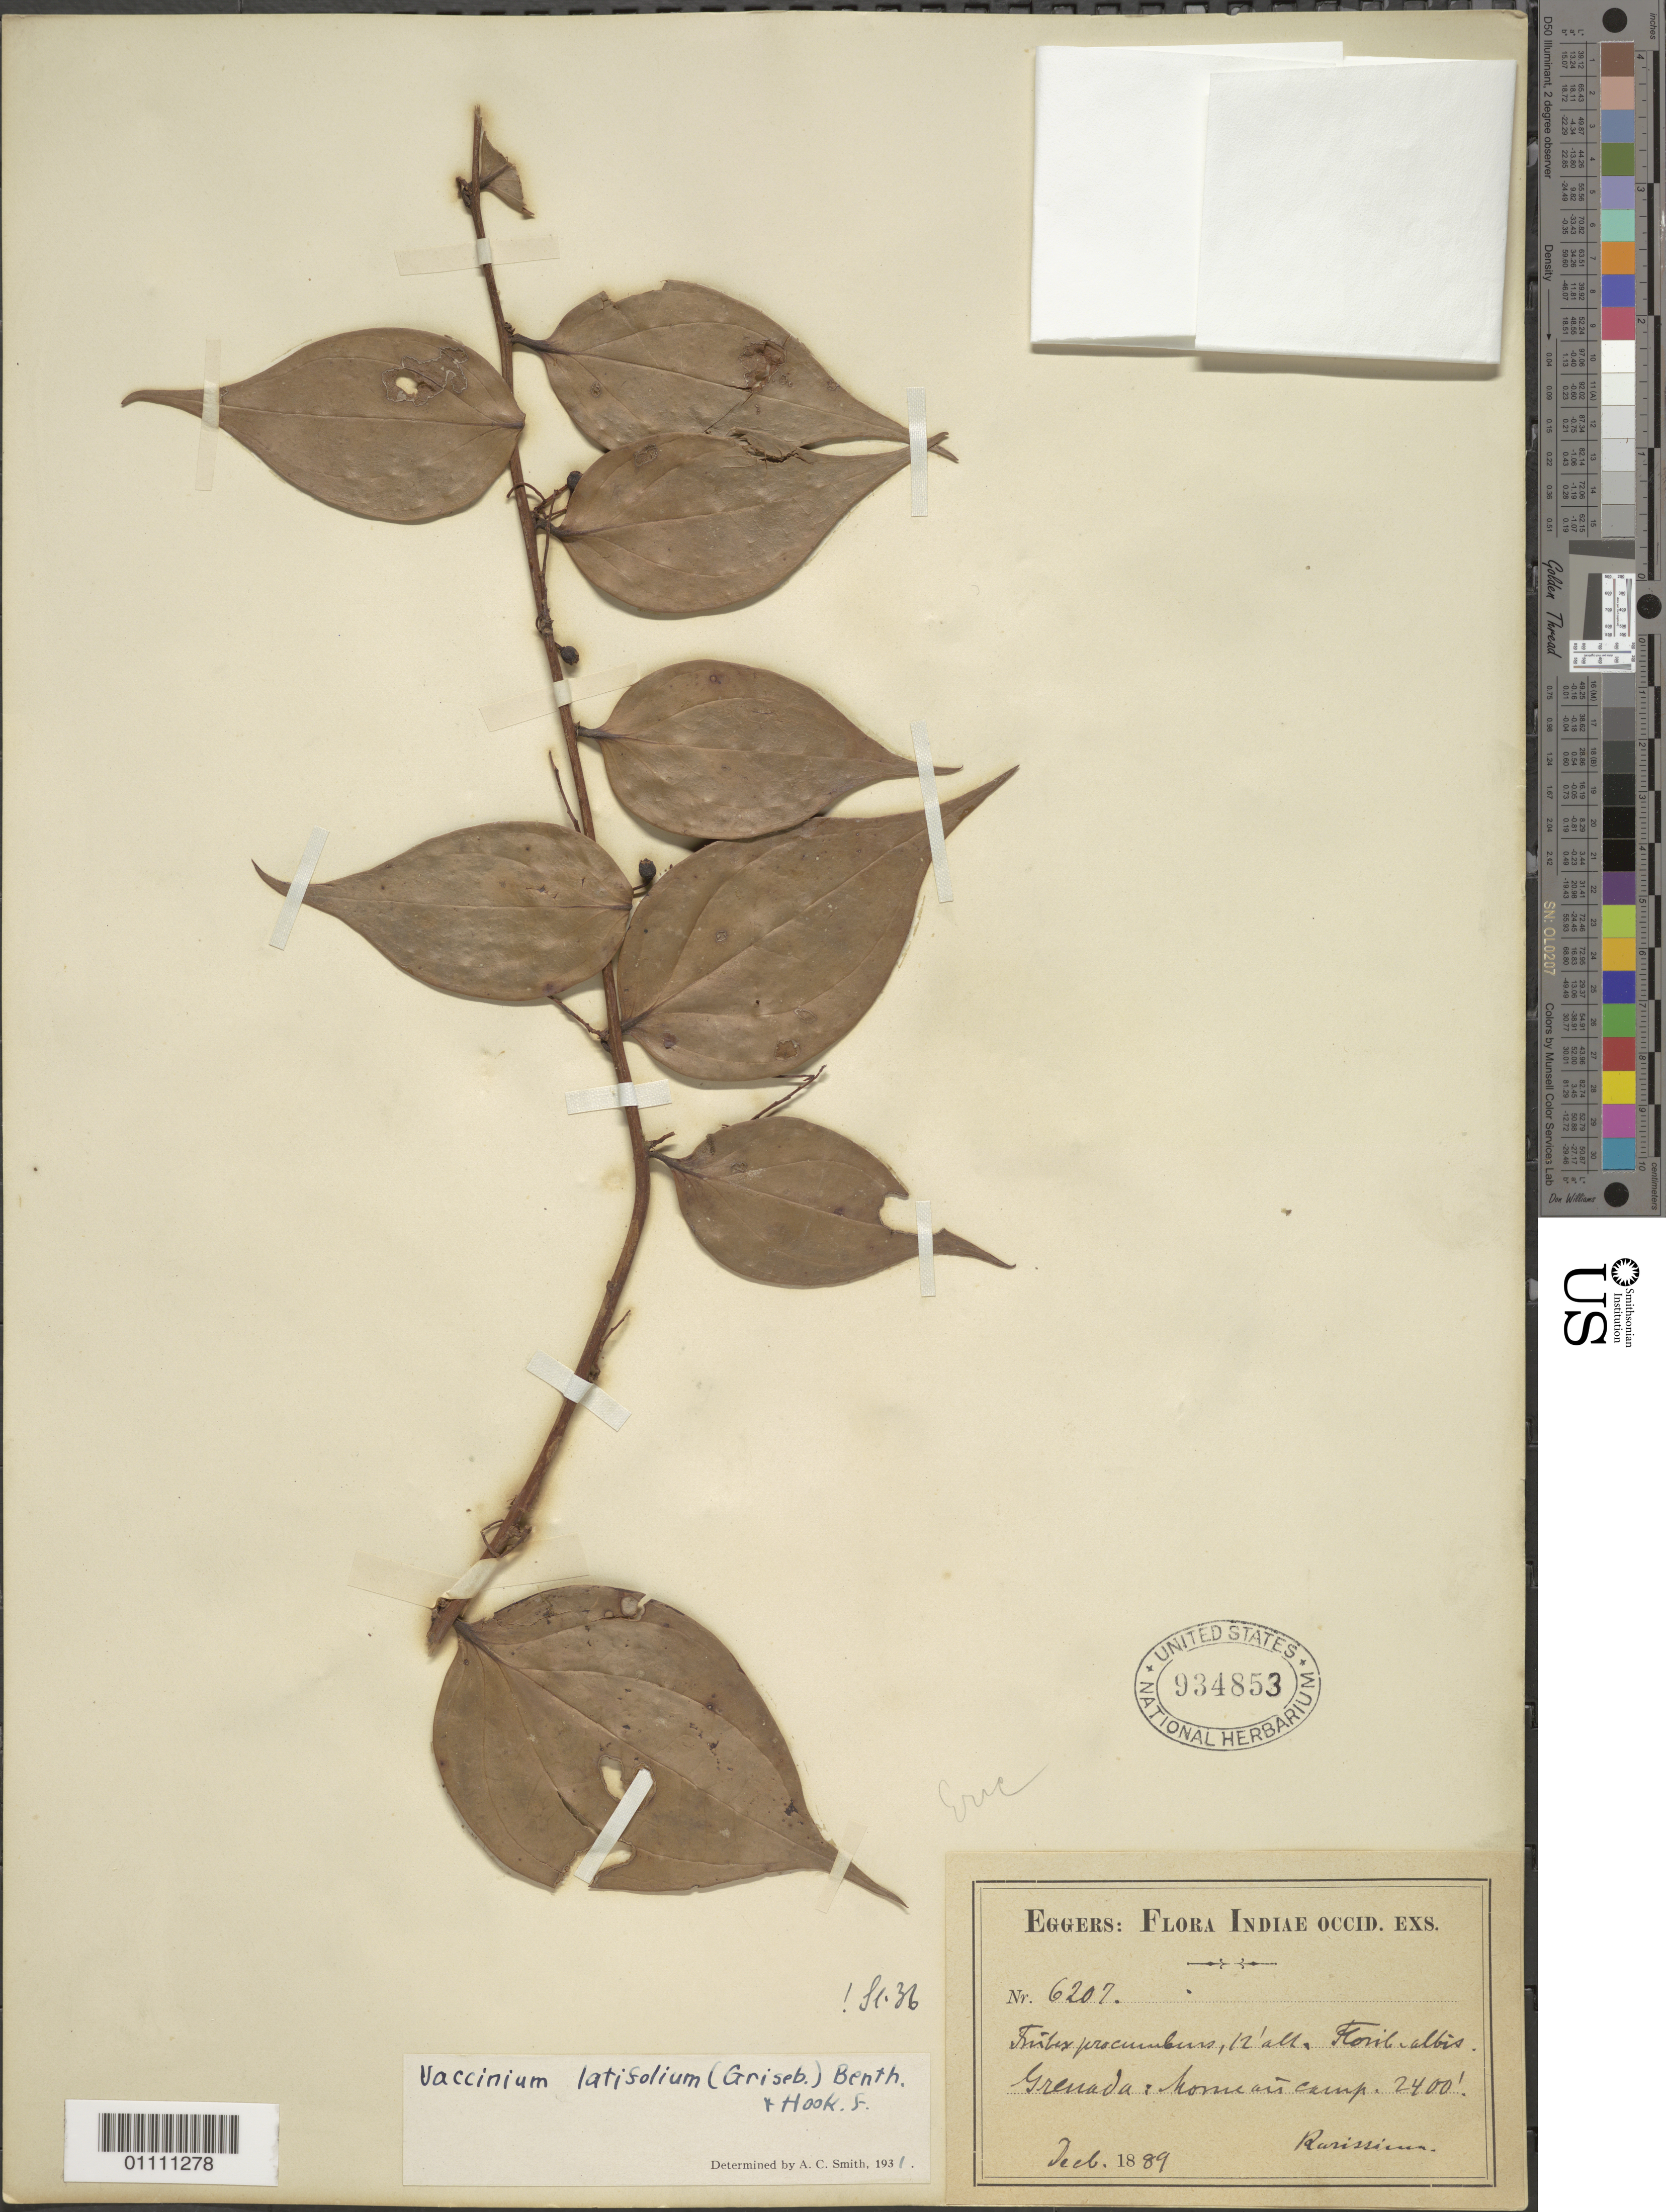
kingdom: Plantae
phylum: Tracheophyta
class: Magnoliopsida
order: Ericales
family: Ericaceae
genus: Vaccinium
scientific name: Vaccinium latifolium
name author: Benth. & Hook. f.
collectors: H. F. A. von Eggers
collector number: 6207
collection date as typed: Dec 1889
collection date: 1889-12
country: Grenada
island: Grenada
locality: Morne ari camp.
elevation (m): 4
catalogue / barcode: US 934853